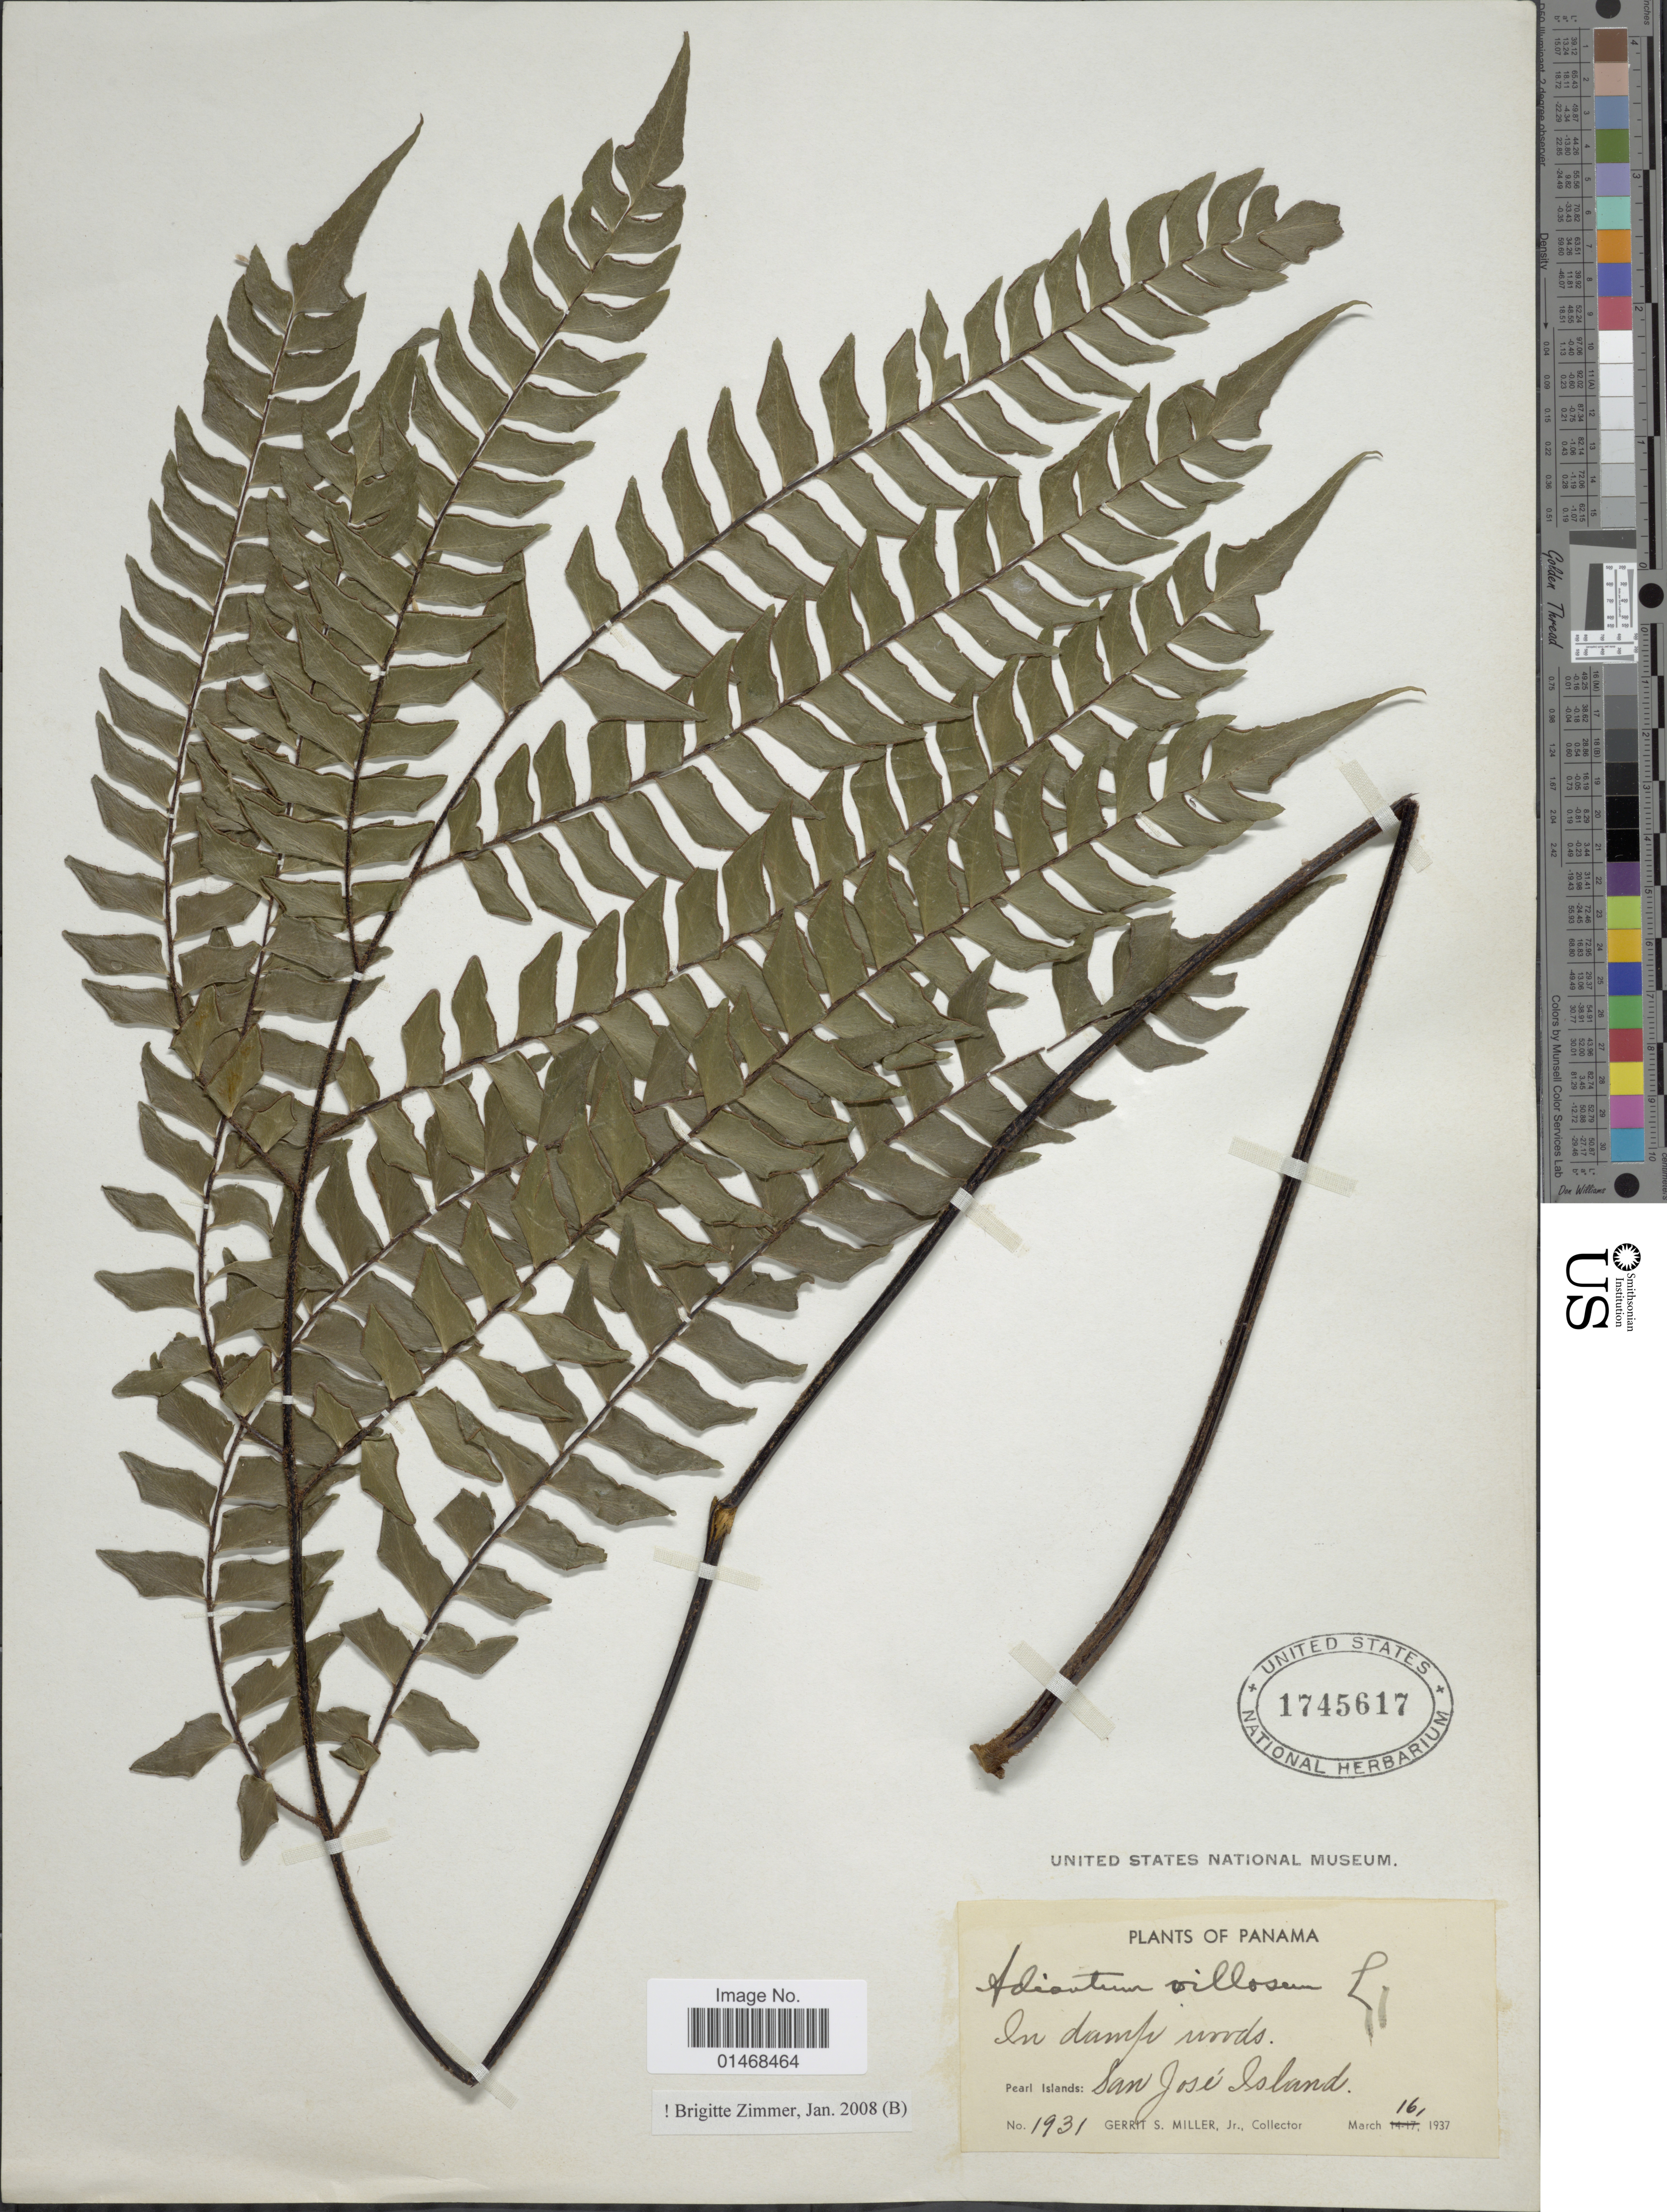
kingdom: Plantae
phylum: Tracheophyta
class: Polypodiopsida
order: Polypodiales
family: Pteridaceae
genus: Adiantum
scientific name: Adiantum villosum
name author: L.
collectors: G. S. Miller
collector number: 1931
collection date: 1937-03-16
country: Panama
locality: Pearl Islands: San José Island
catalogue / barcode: US 1745617